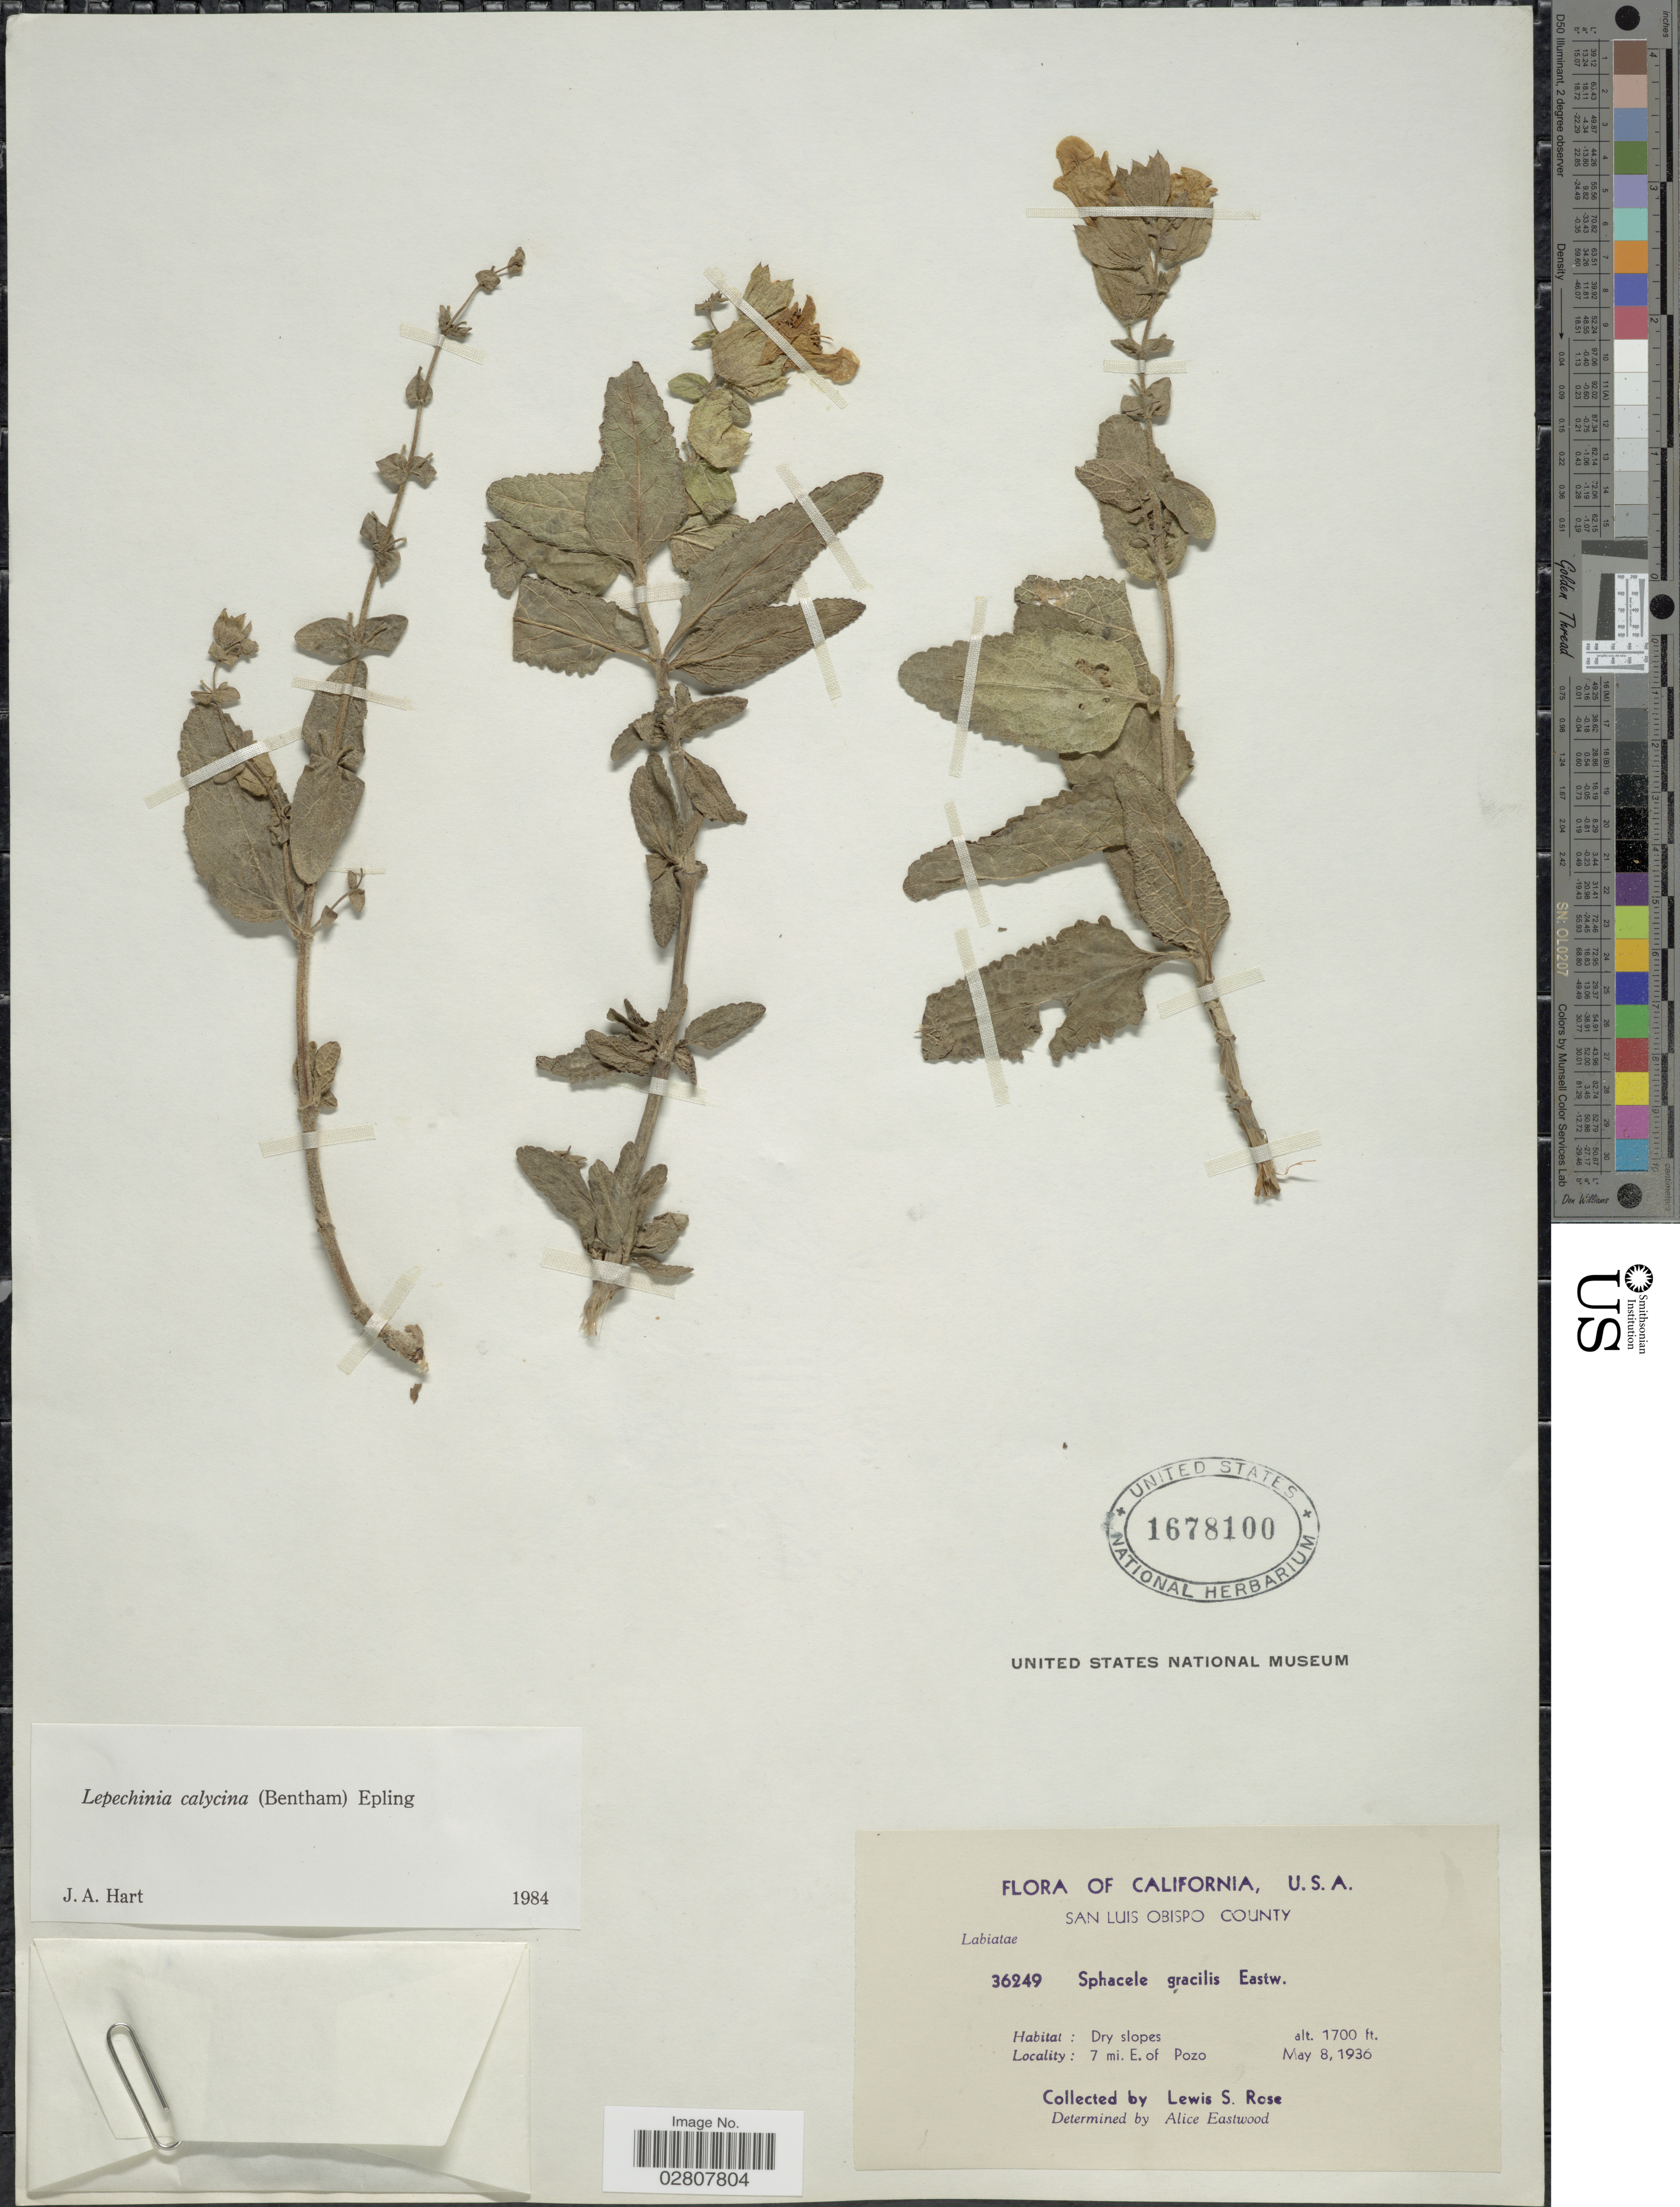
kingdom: Plantae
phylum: Tracheophyta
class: Magnoliopsida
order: Lamiales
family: Lamiaceae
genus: Lepechinia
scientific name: Lepechinia calycina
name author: (Benth.) Epling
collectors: L. S. Rose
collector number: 36249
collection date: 1936-05-08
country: United States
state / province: California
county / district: San Luis Obispo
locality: San Luis Obispo County. 7 mi. E. of Pozo.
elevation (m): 518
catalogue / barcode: US 1678100